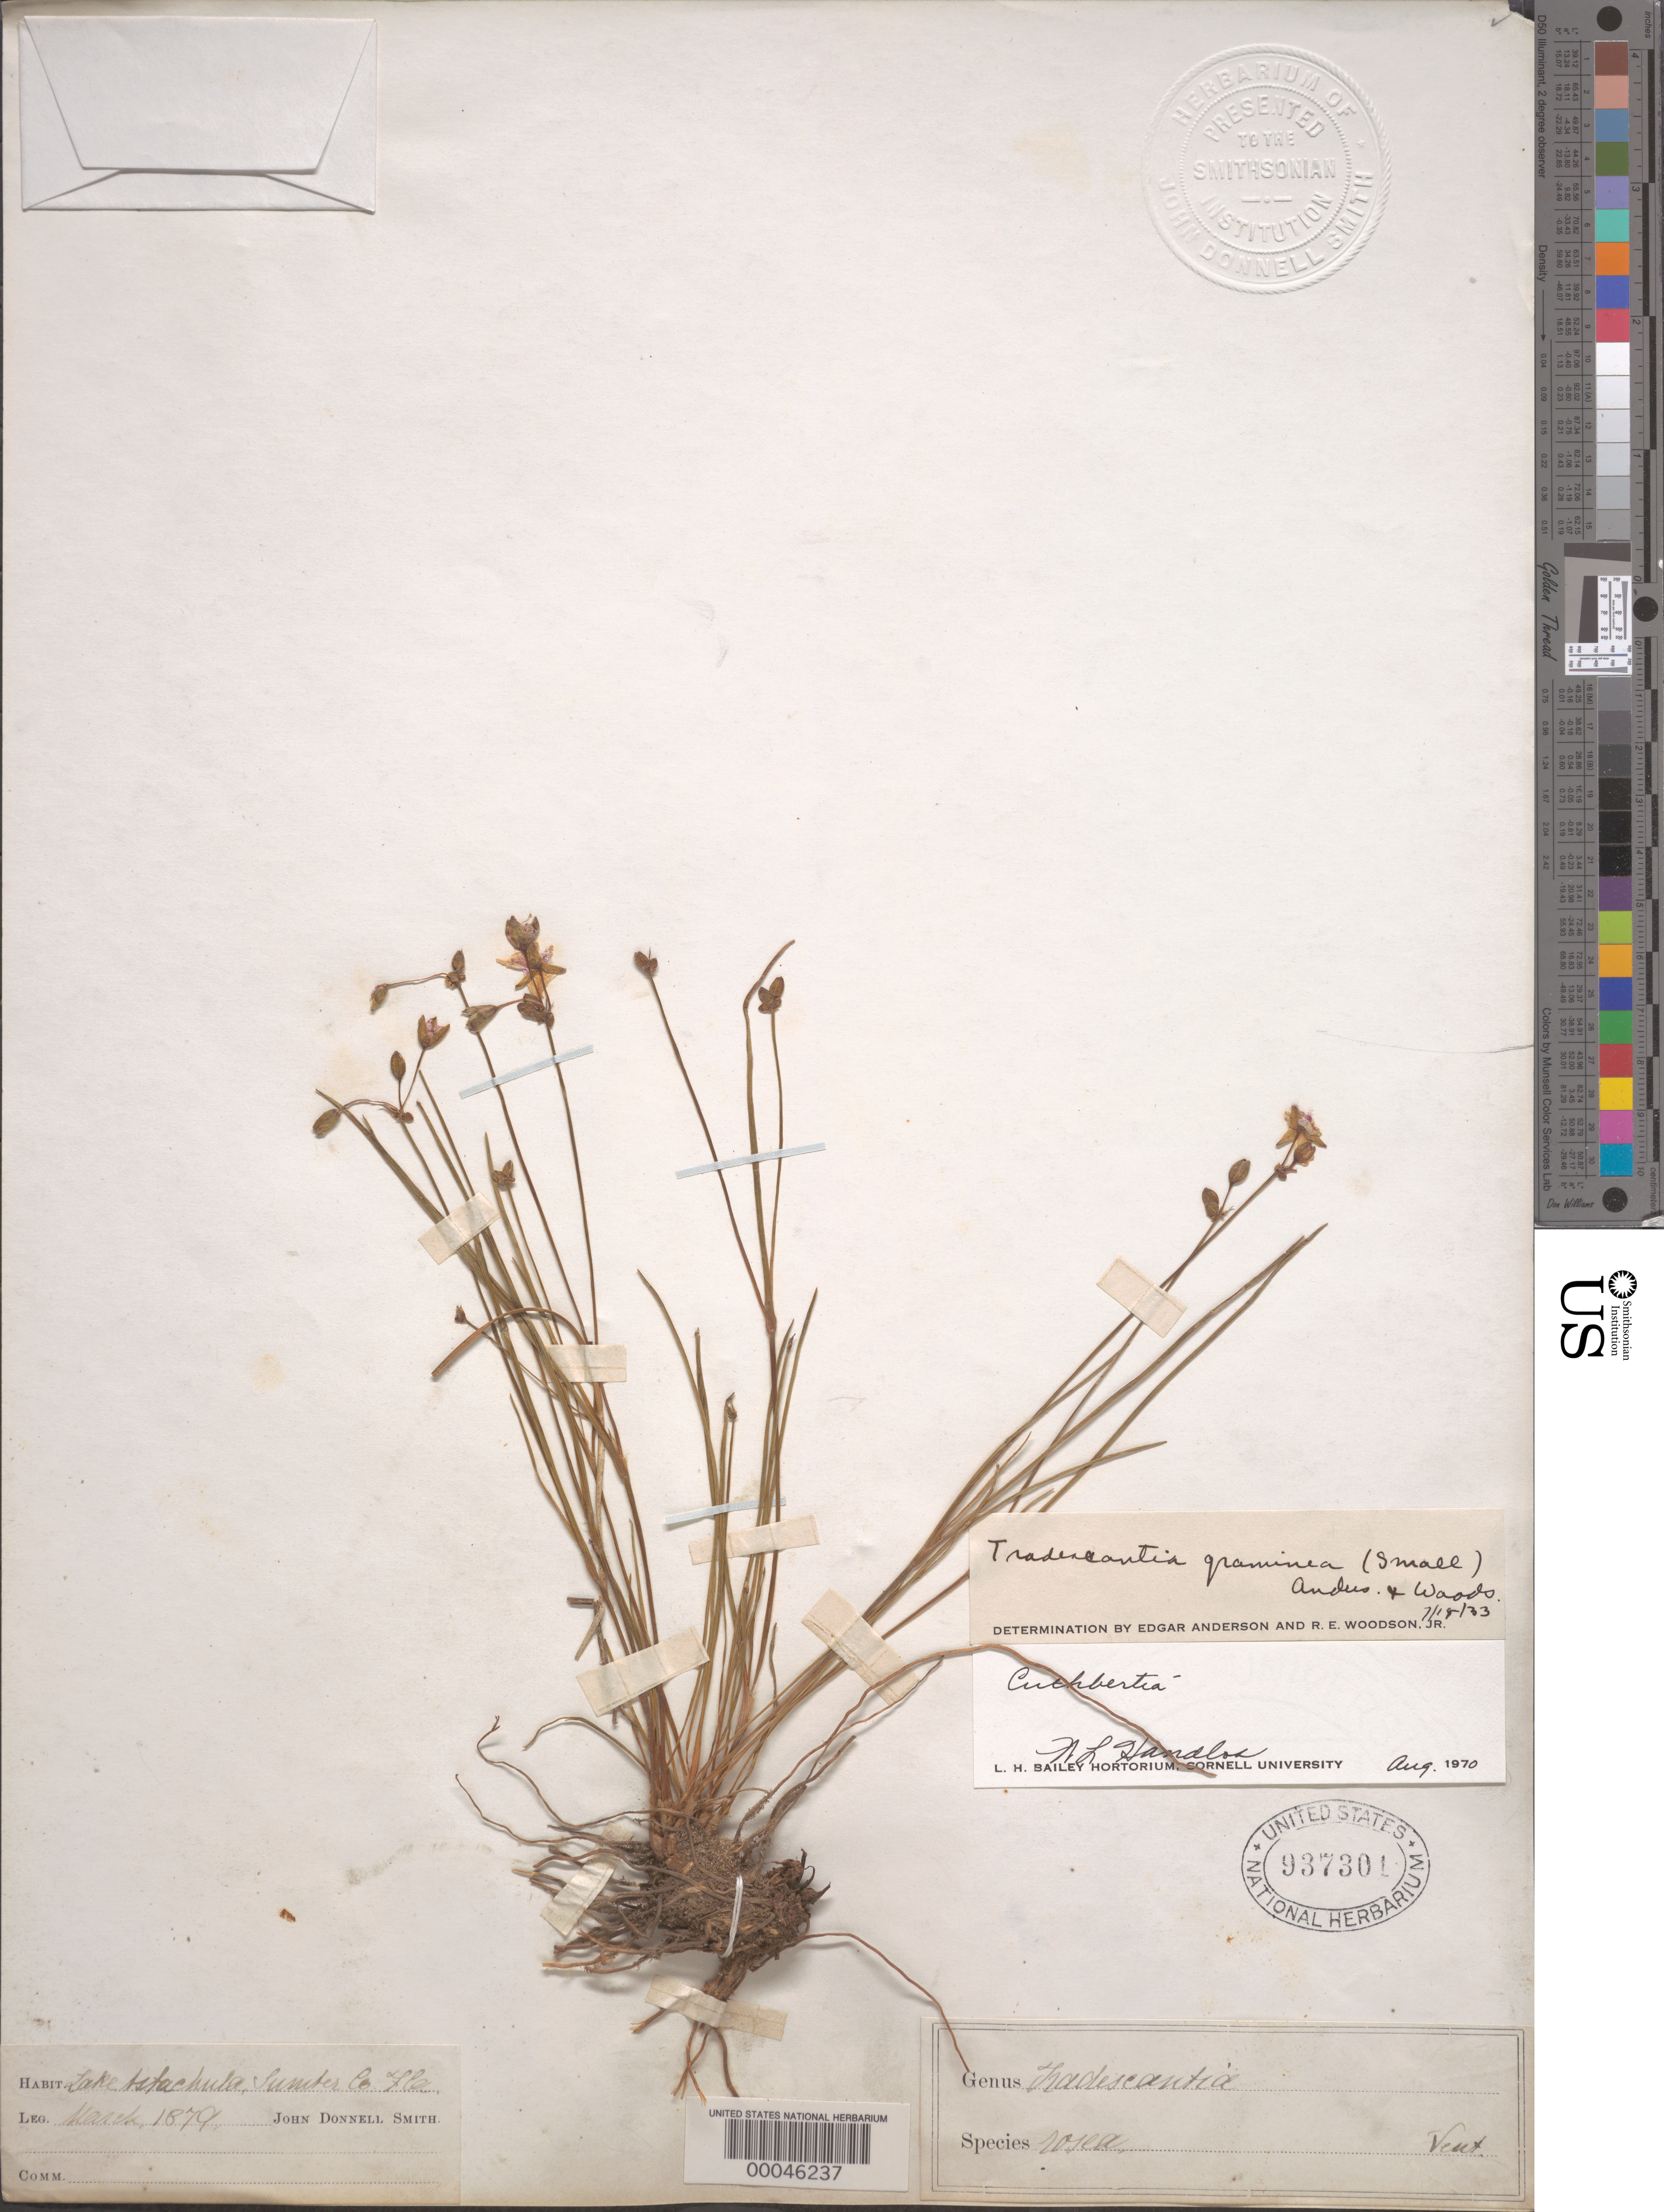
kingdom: Plantae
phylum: Tracheophyta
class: Liliopsida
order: Commelinales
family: Commelinaceae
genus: Cuthbertia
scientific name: Cuthbertia graminea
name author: Small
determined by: Strong, Mark T., (BOT), Smithsonian Institution - National Museum of Natural History (UNITED STATES)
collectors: J. Donnell Smith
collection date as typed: Mar 1879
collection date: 1879-03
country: United States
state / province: Florida (?)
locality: Lumber county, lake astachula (?)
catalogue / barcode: US 937301